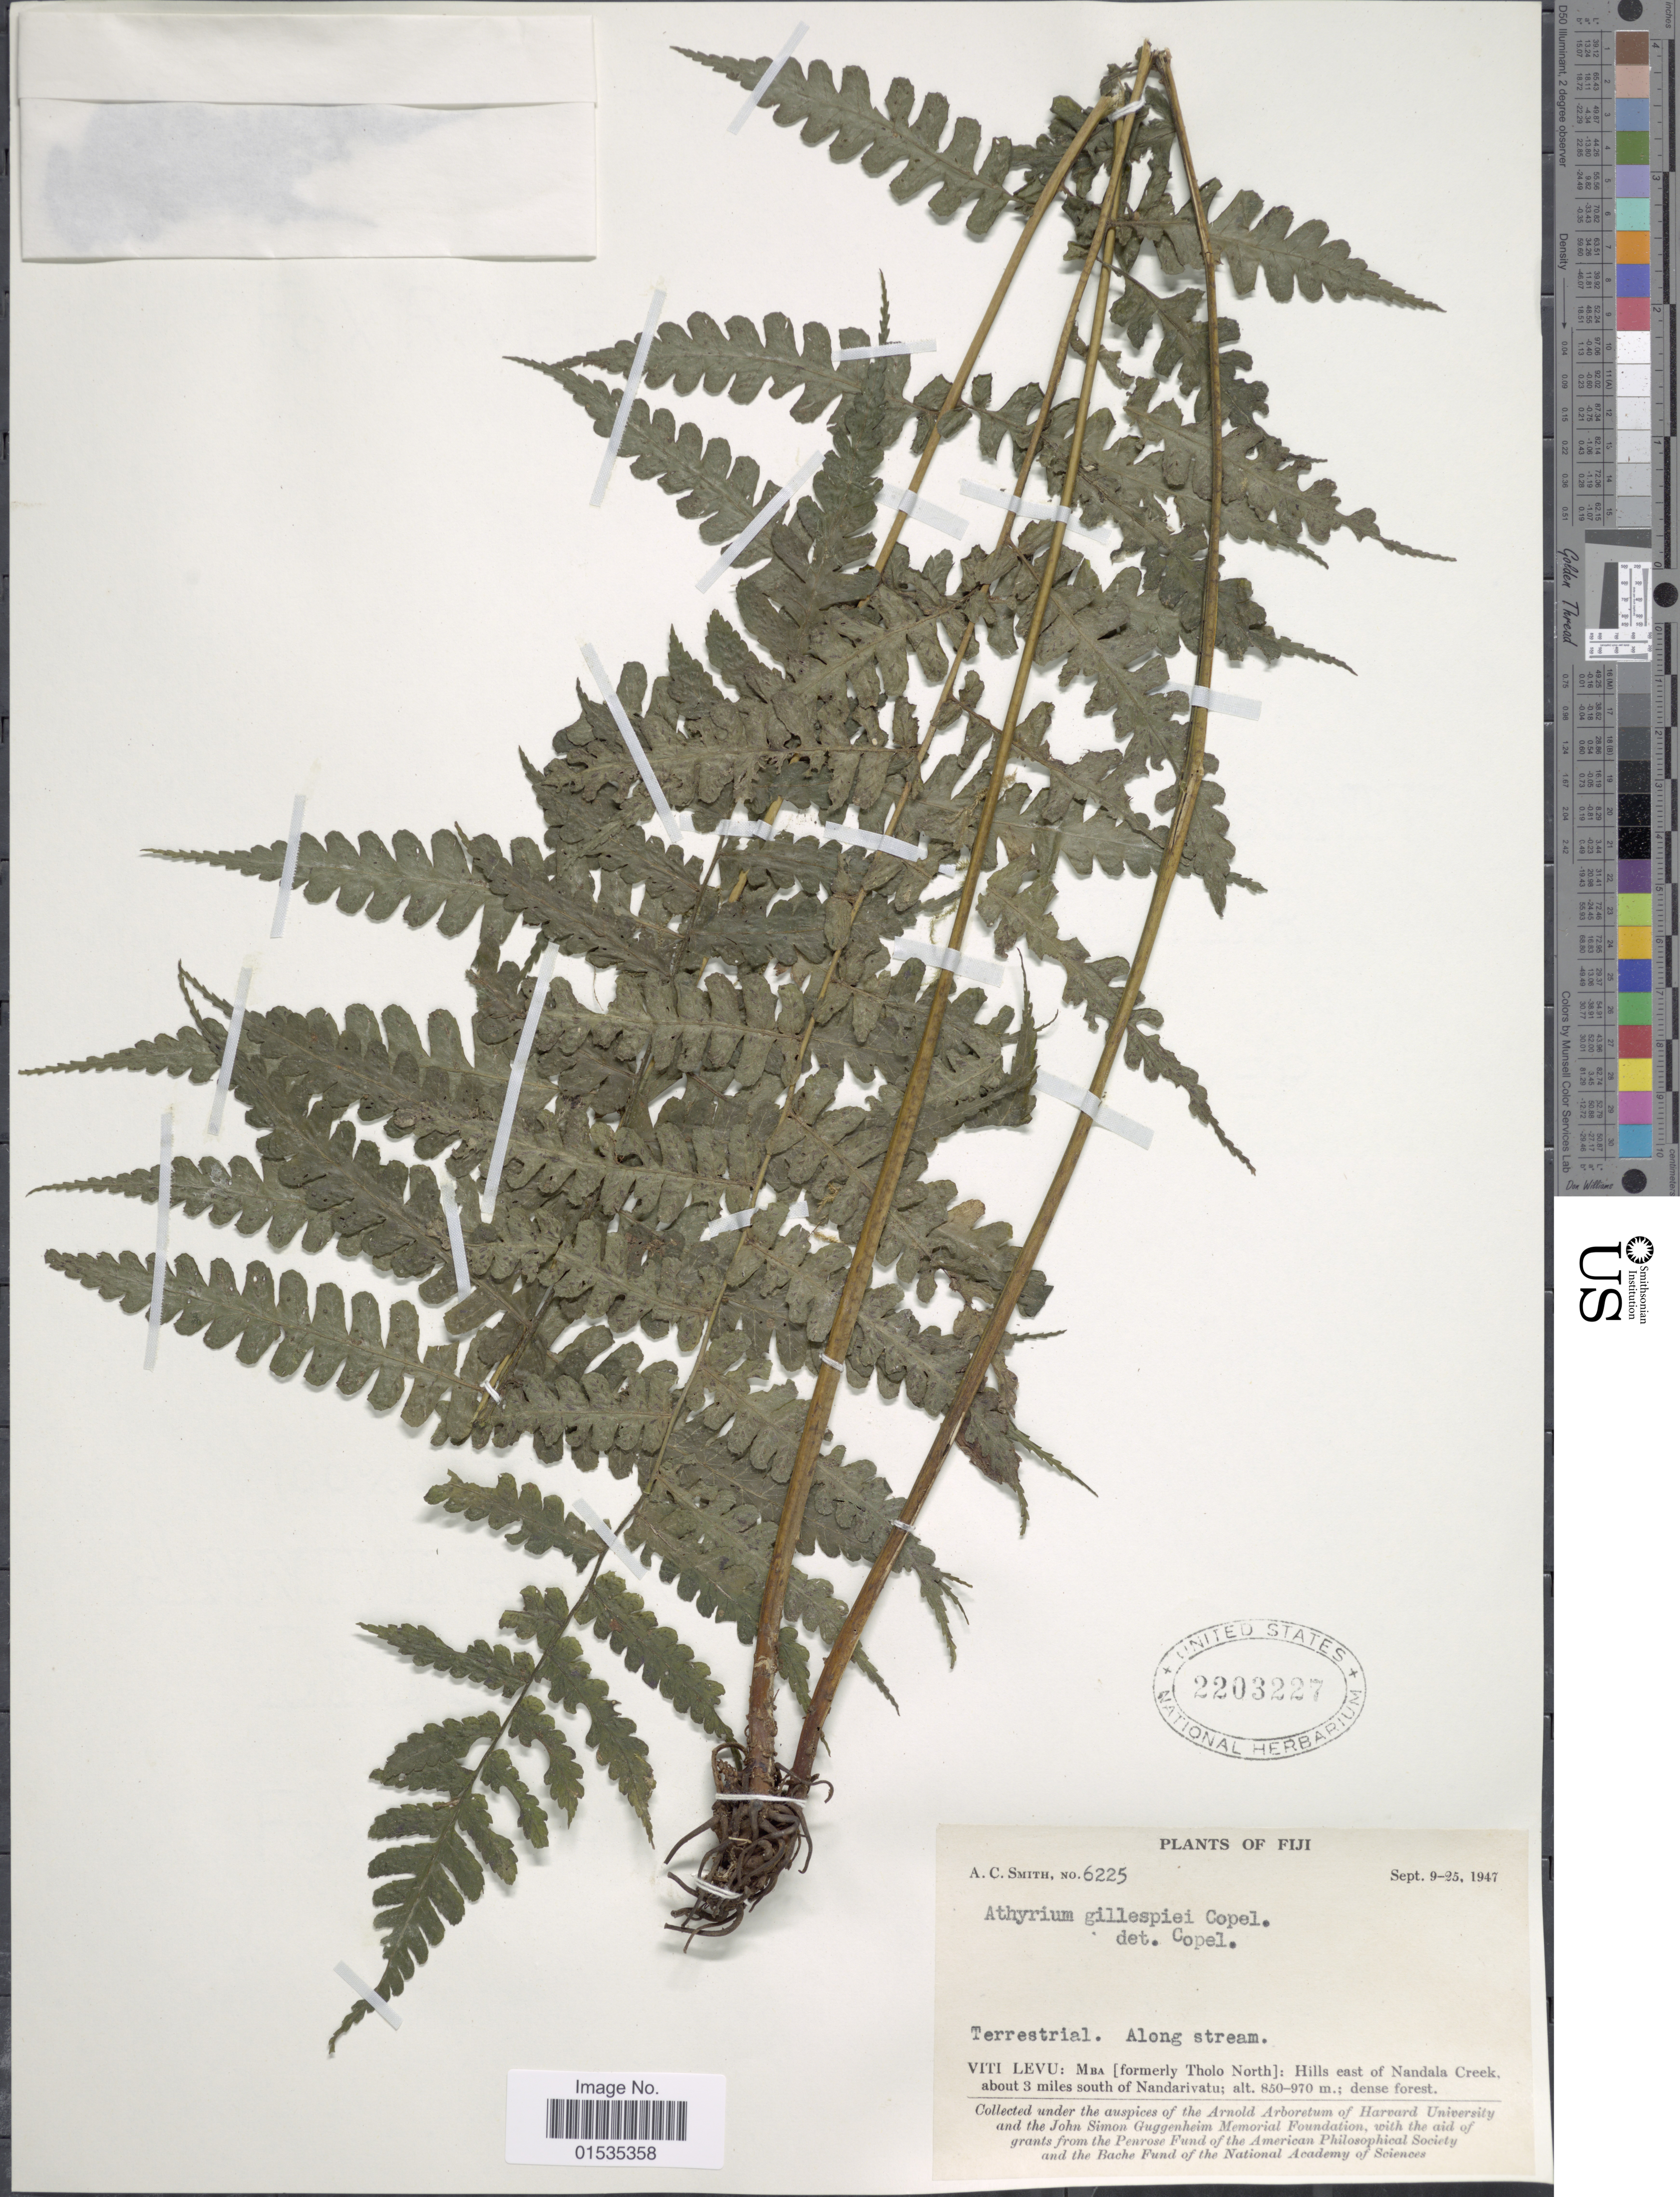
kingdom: Plantae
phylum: Tracheophyta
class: Polypodiopsida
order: Polypodiales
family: Athyriaceae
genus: Diplazium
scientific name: Diplazium gillespiei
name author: Copel.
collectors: A. C. Smith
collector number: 6225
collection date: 1947-09-09/1947-09-25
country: Fiji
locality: Viti Levu: Mba [formely Tholo North]: Hills east of Nandala Creek about 3 miles south of Nandarivatu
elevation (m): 850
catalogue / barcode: US 2203227